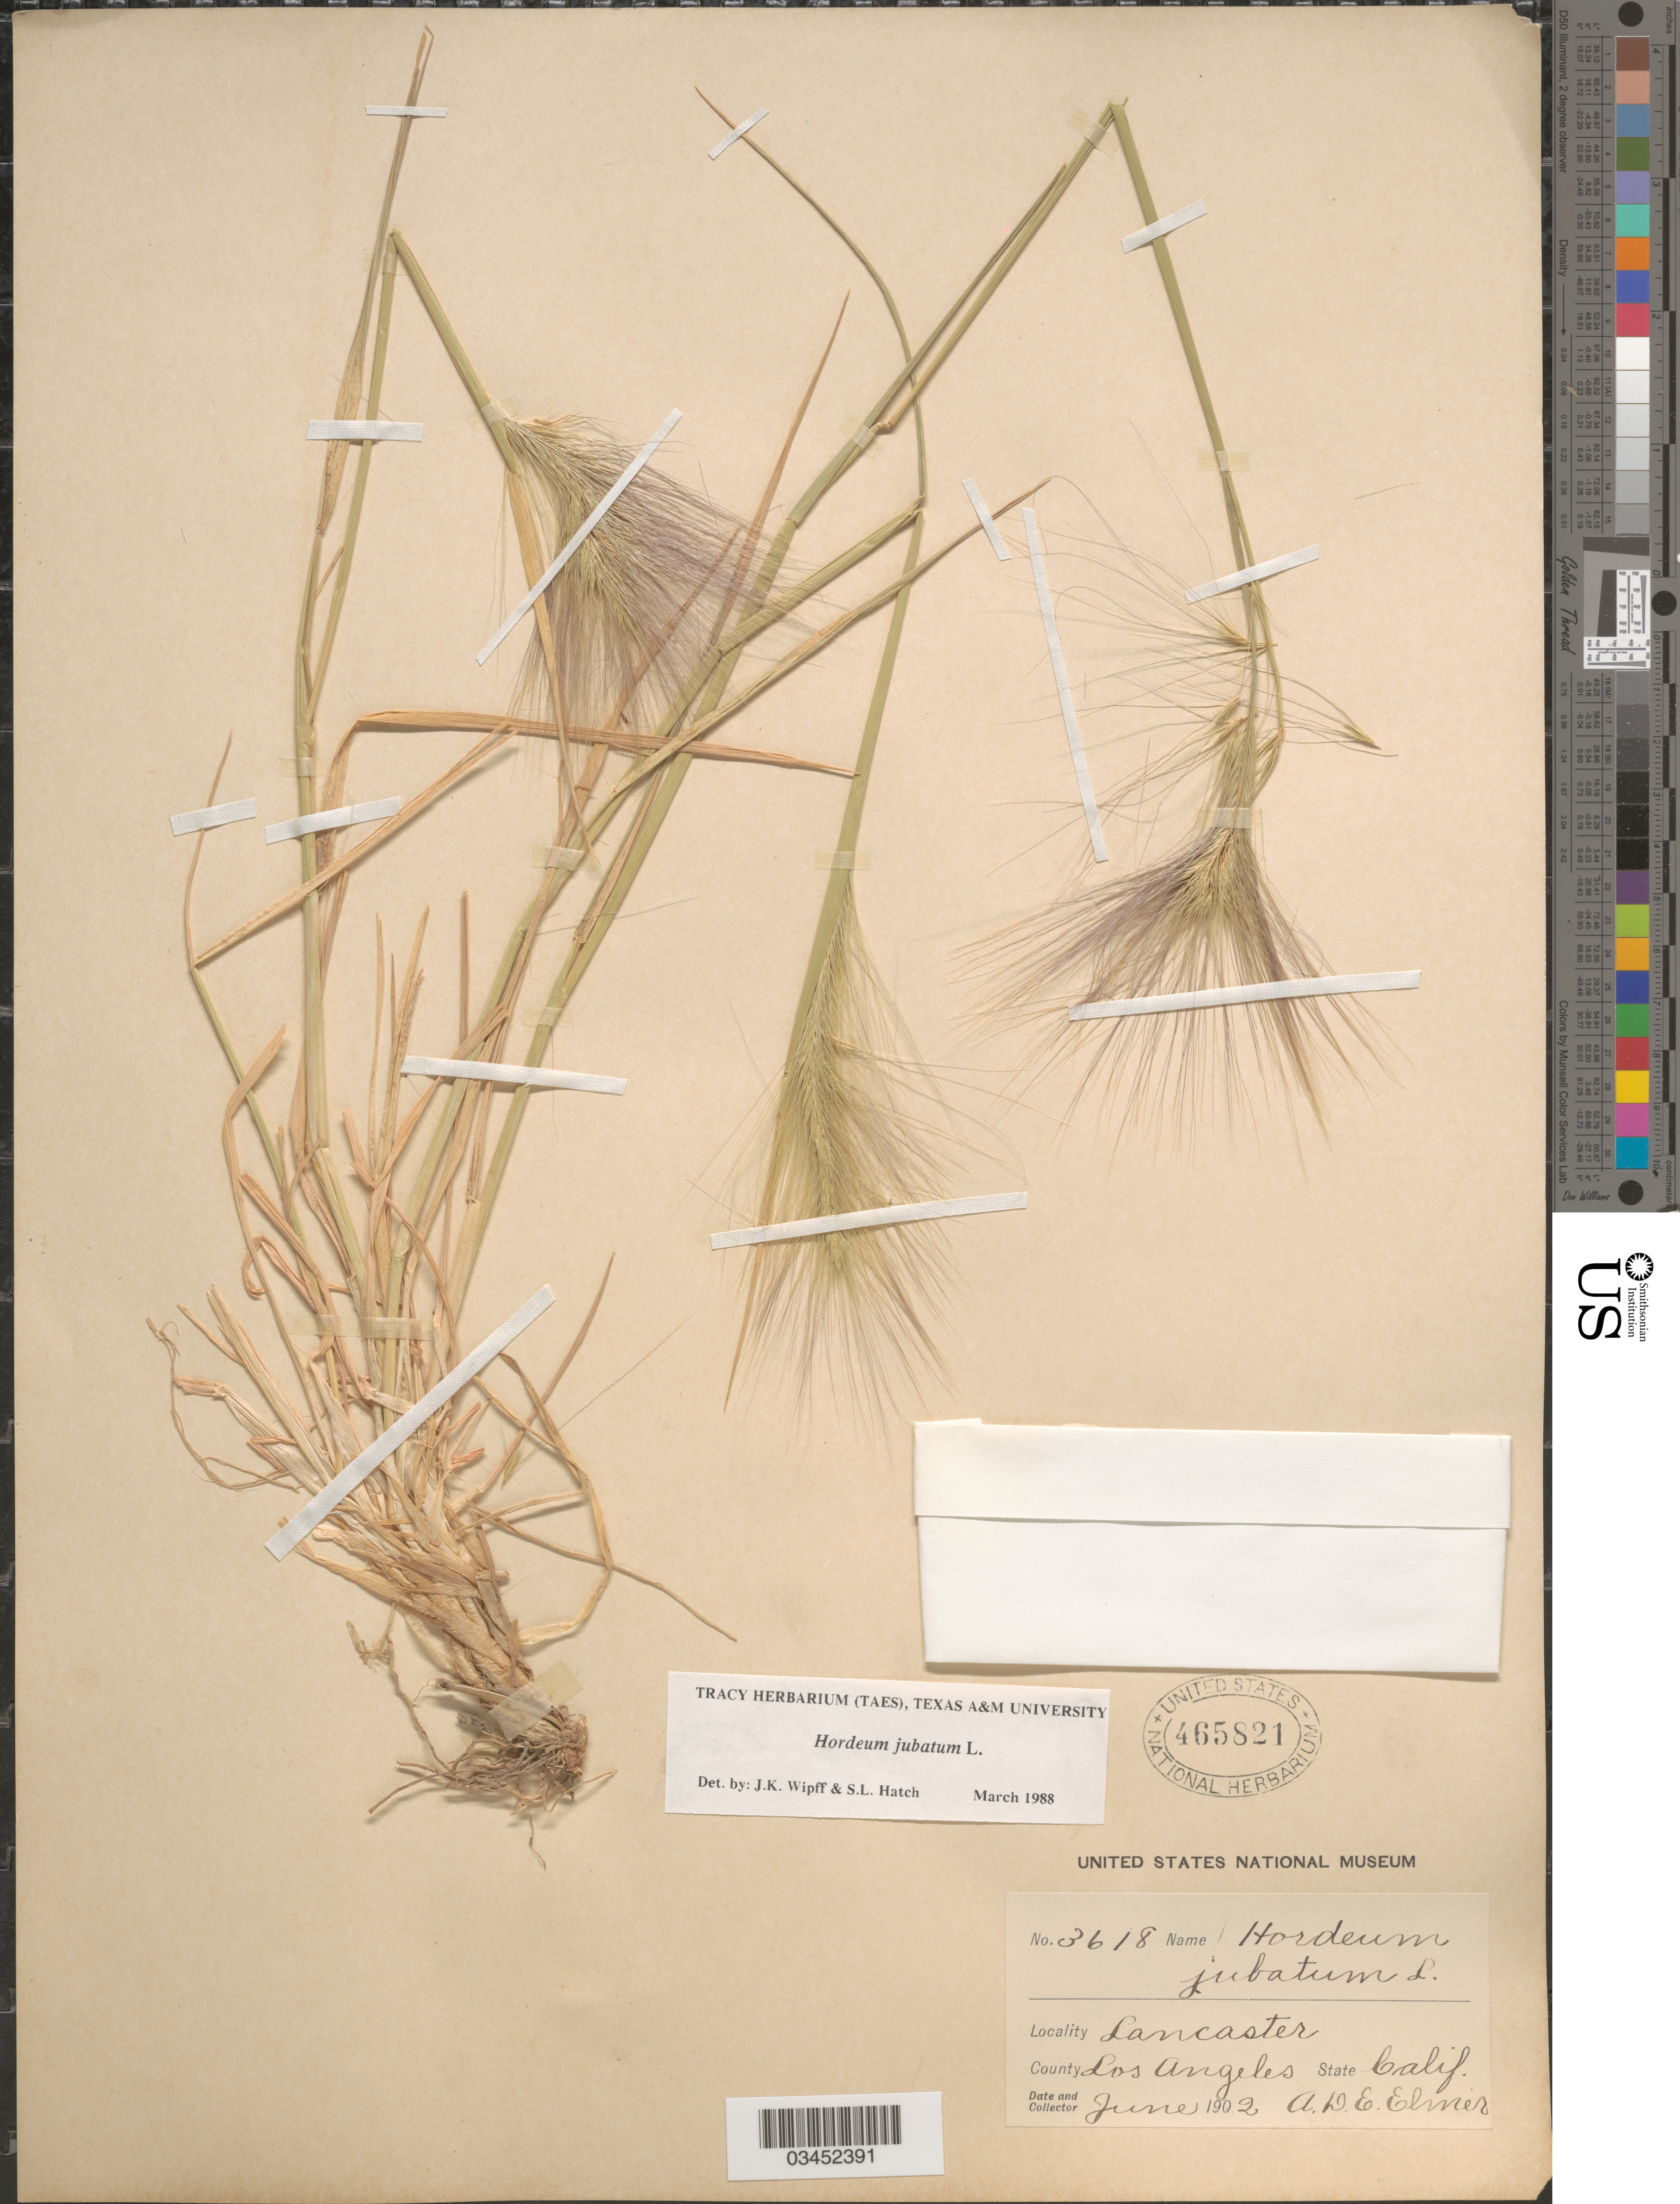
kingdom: Plantae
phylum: Tracheophyta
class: Liliopsida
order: Poales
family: Poaceae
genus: Hordeum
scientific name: Hordeum jubatum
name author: L.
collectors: A. D. E. Elmer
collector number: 3618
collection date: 1902-06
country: United States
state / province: California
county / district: Los Angeles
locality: Lancaster. County Los Angeles.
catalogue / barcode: US 465821